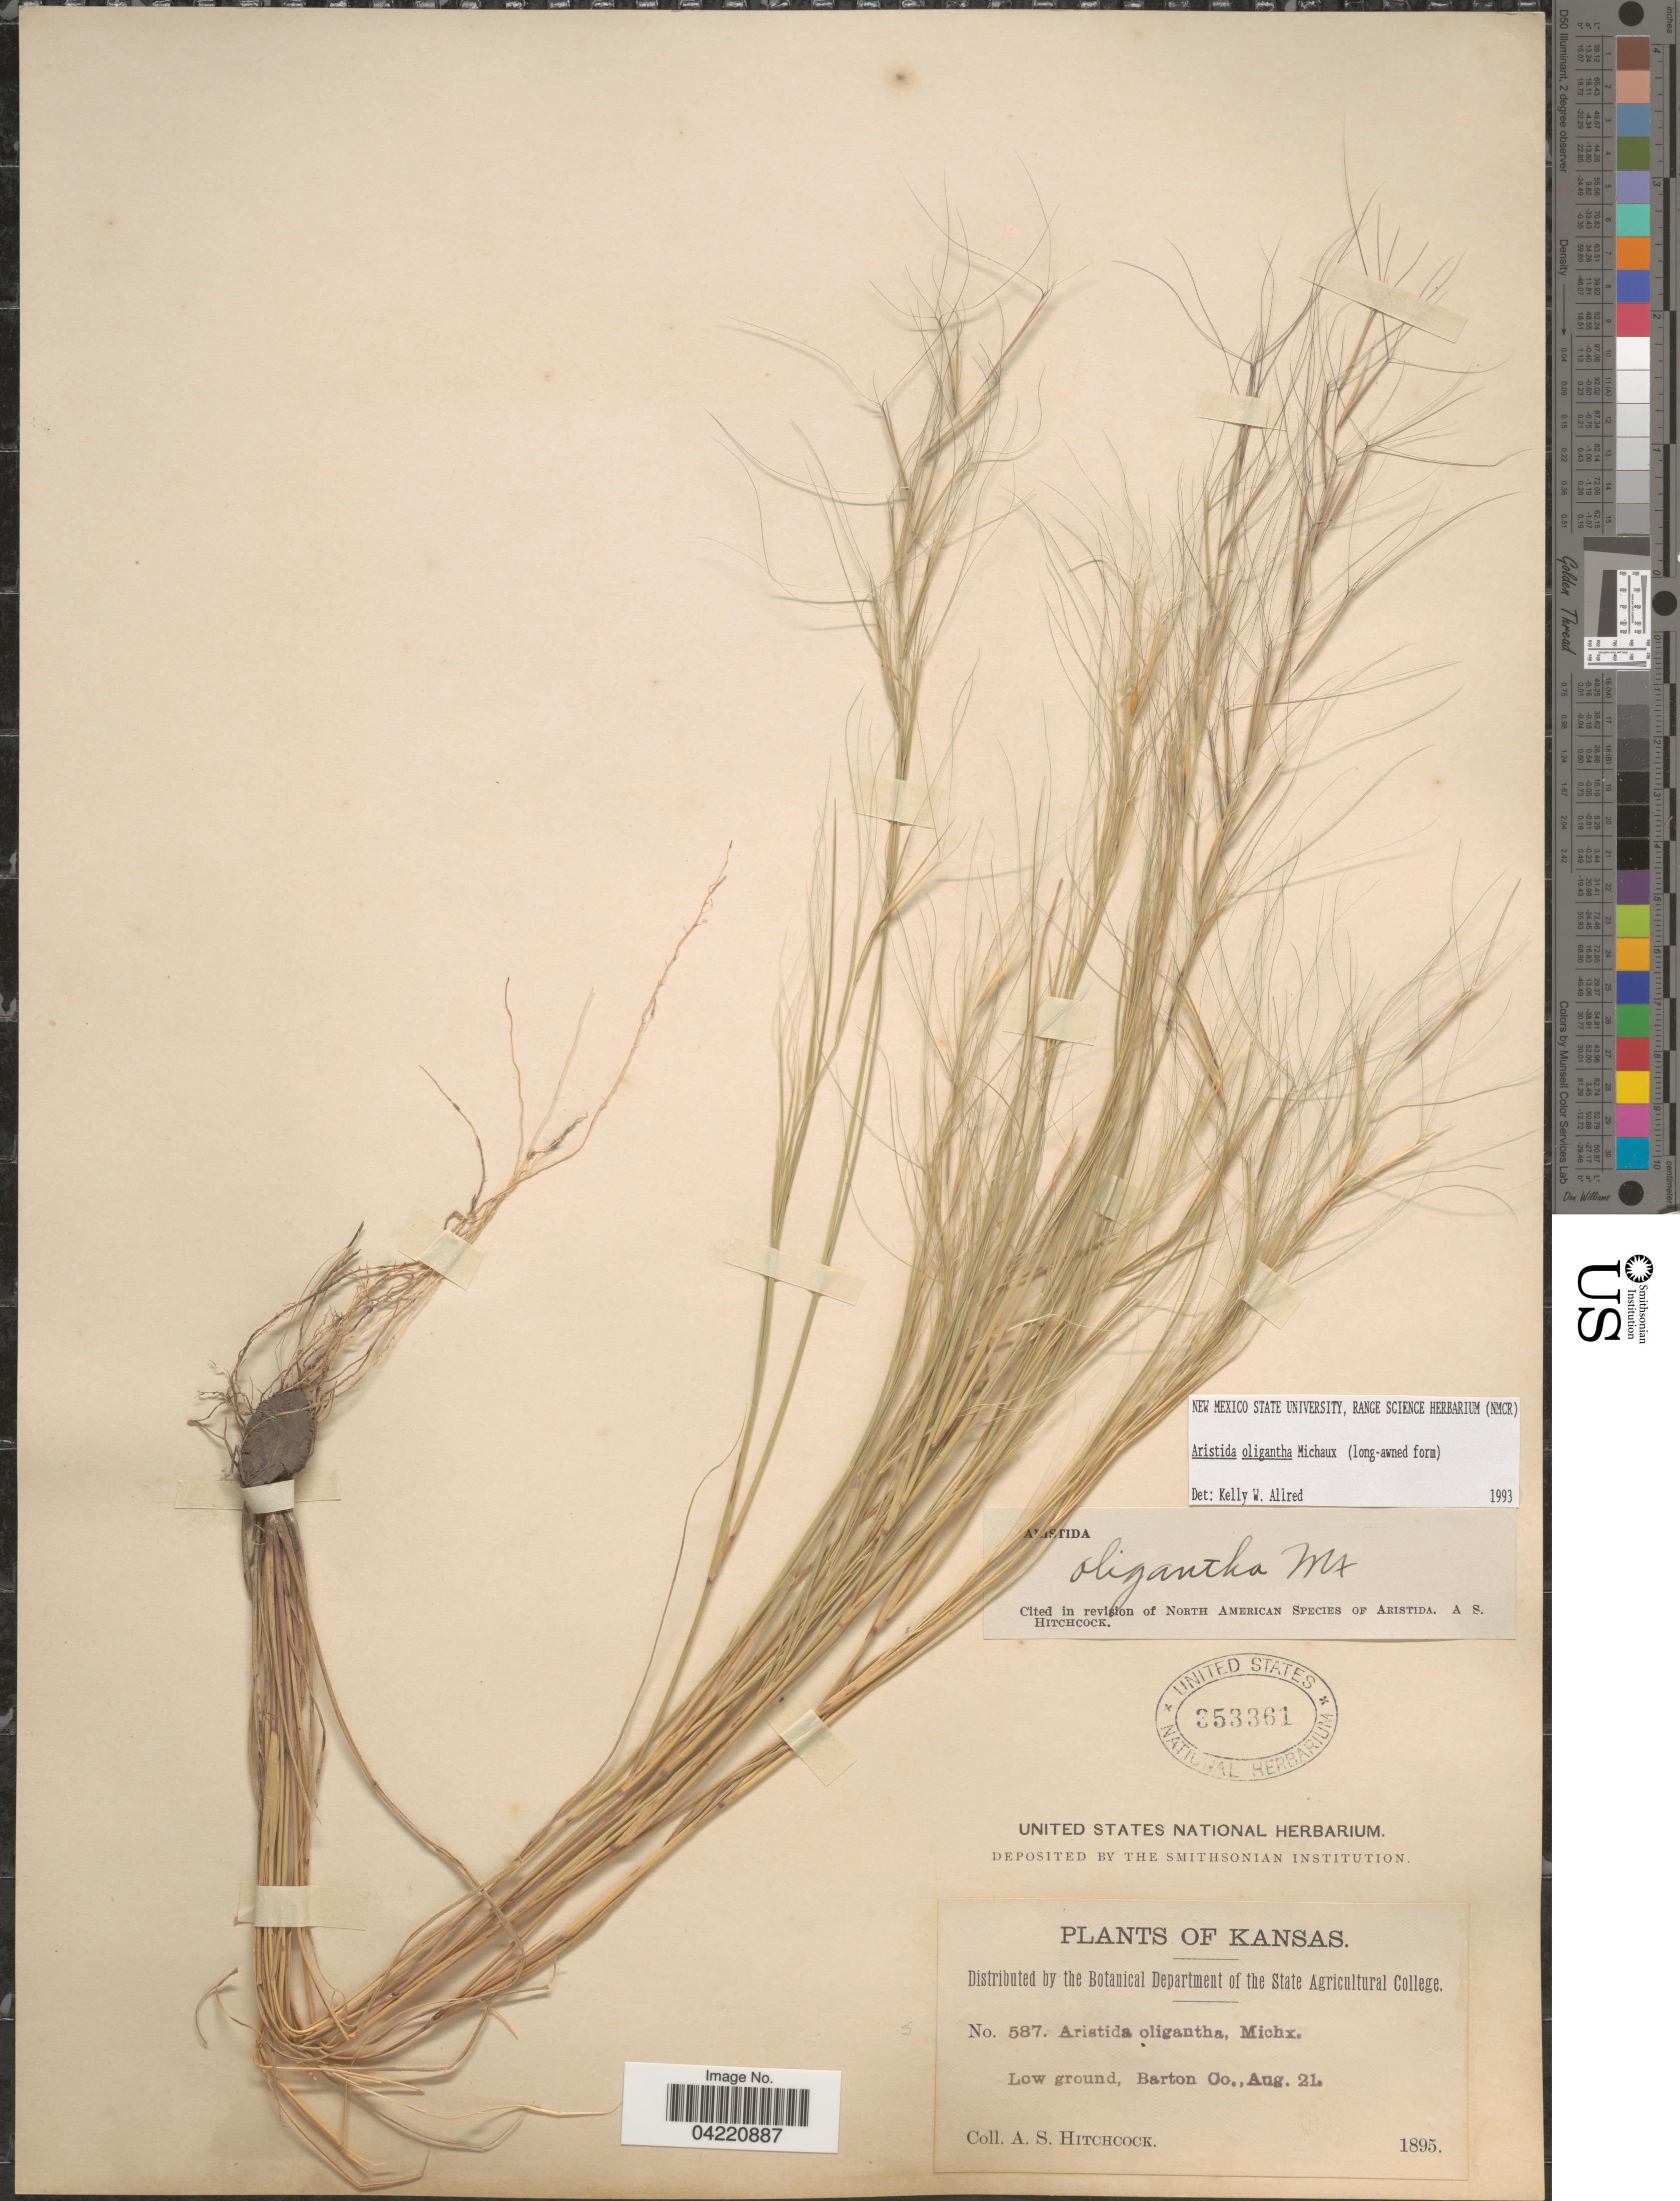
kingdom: Plantae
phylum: Tracheophyta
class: Liliopsida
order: Poales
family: Poaceae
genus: Aristida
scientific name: Aristida oligantha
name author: Michx.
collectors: A. S. Hitchcock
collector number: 587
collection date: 1895-08-21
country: United States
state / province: Kansas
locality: Low ground, Barton Co.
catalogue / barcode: US 353361